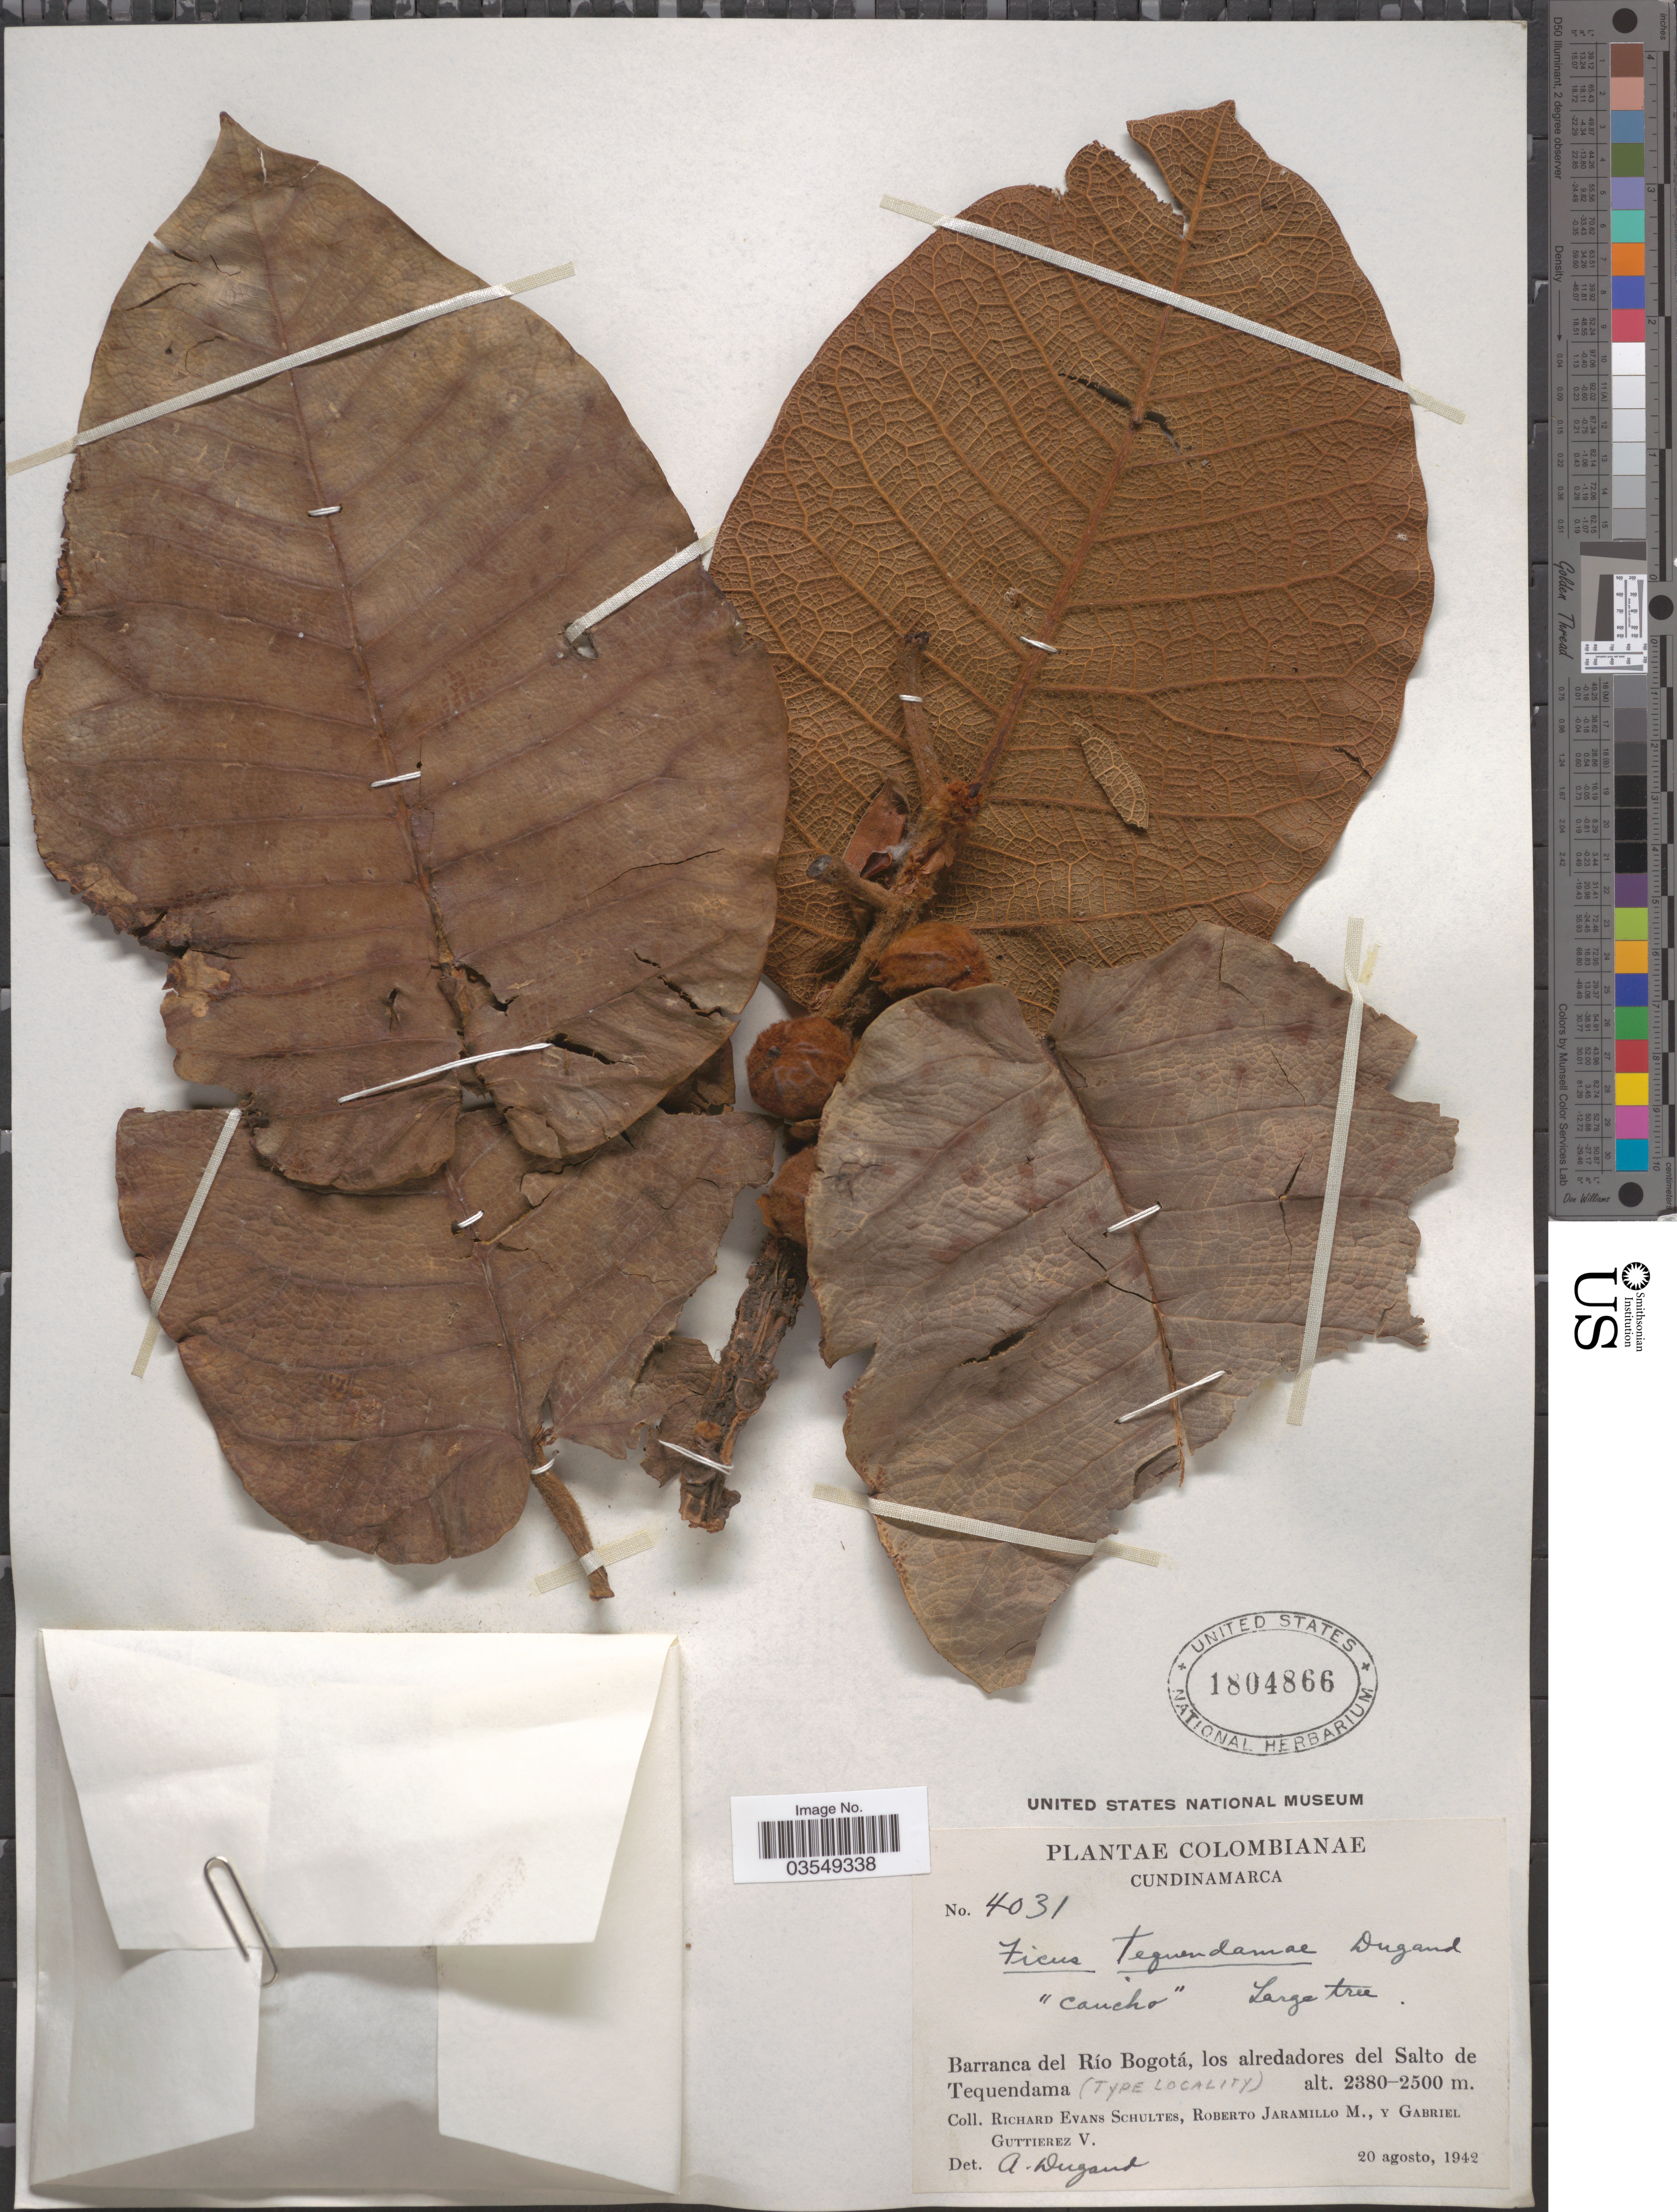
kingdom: Plantae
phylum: Tracheophyta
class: Magnoliopsida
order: Rosales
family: Moraceae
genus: Ficus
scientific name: Ficus tequendamae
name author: Dugand G.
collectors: R. E. Schultes, R. Jaramillo M. & G. Guttierez V.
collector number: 4031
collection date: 1942-08-20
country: Colombia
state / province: Cundinamarca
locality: Barranca del Río Bogotá, los alredadores del Salto del Tequendama.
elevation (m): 2380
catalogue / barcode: US 1804866